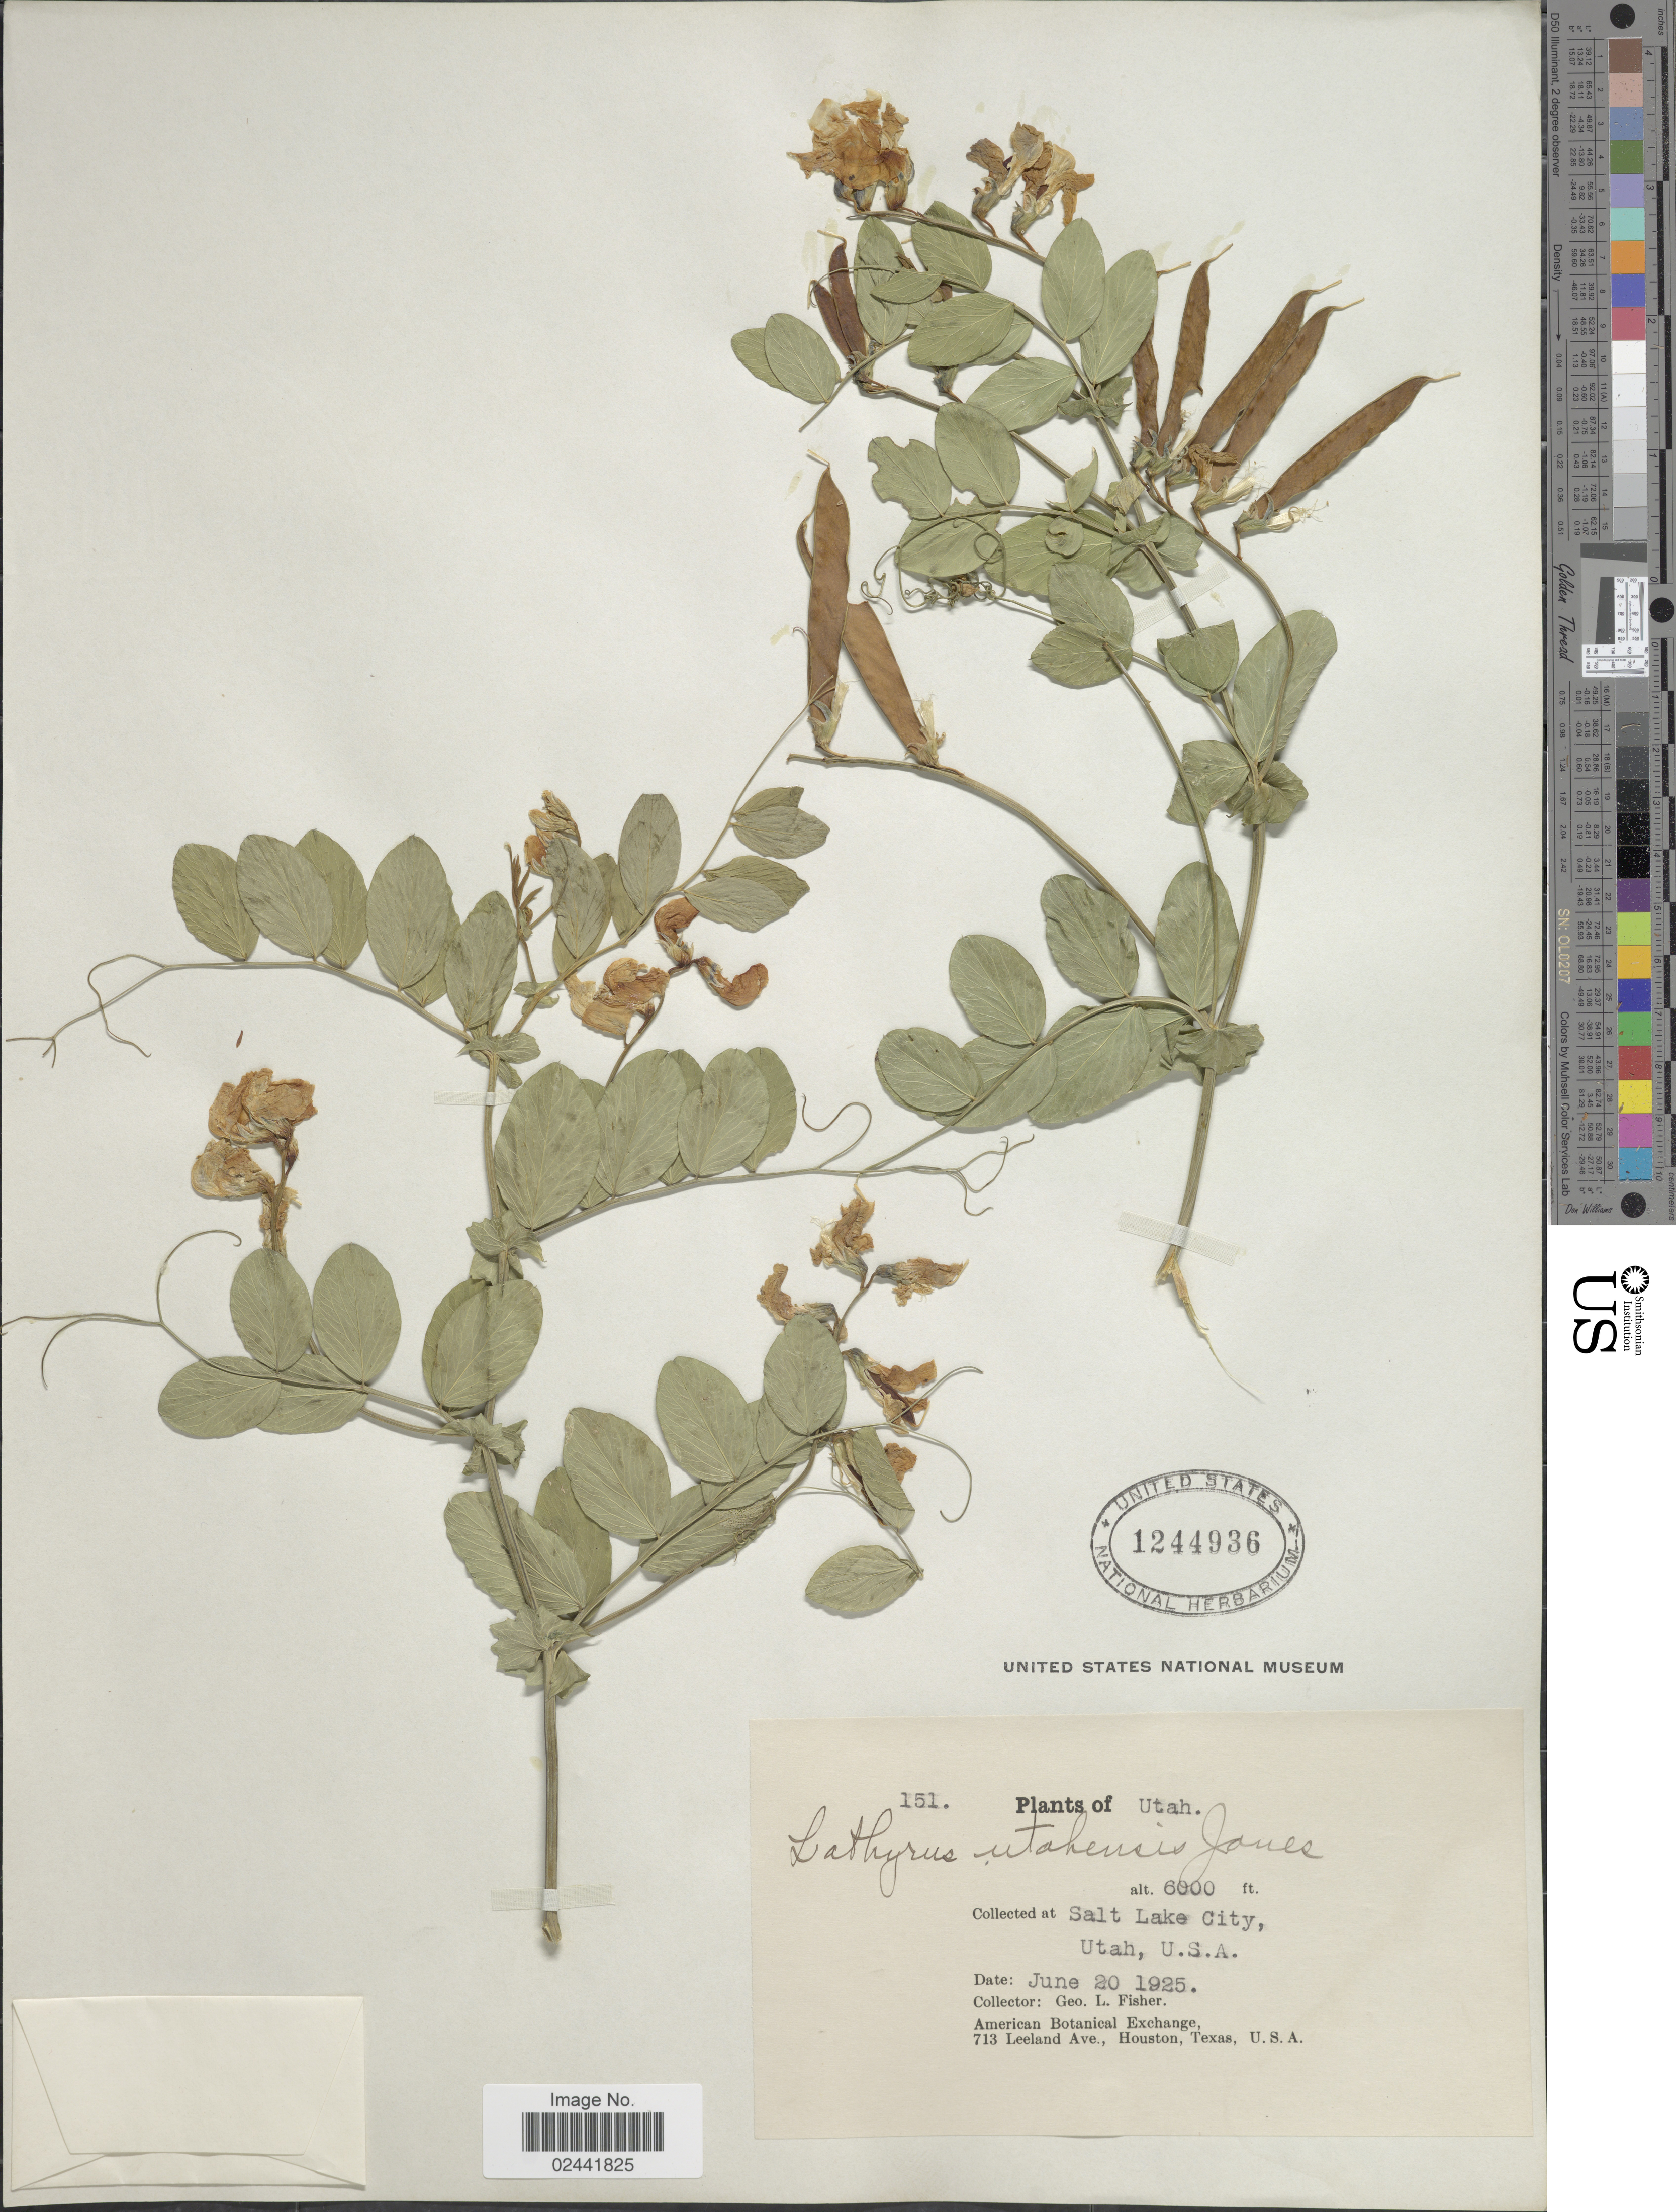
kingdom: Plantae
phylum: Tracheophyta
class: Magnoliopsida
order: Fabales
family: Fabaceae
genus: Lathyrus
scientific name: Lathyrus utahensis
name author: M.E. Jones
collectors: G. L. Fisher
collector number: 151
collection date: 1925-06-20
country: United States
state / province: Utah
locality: Salt Lake City, Utah, U.S.A.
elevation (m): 1829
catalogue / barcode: US 1244936